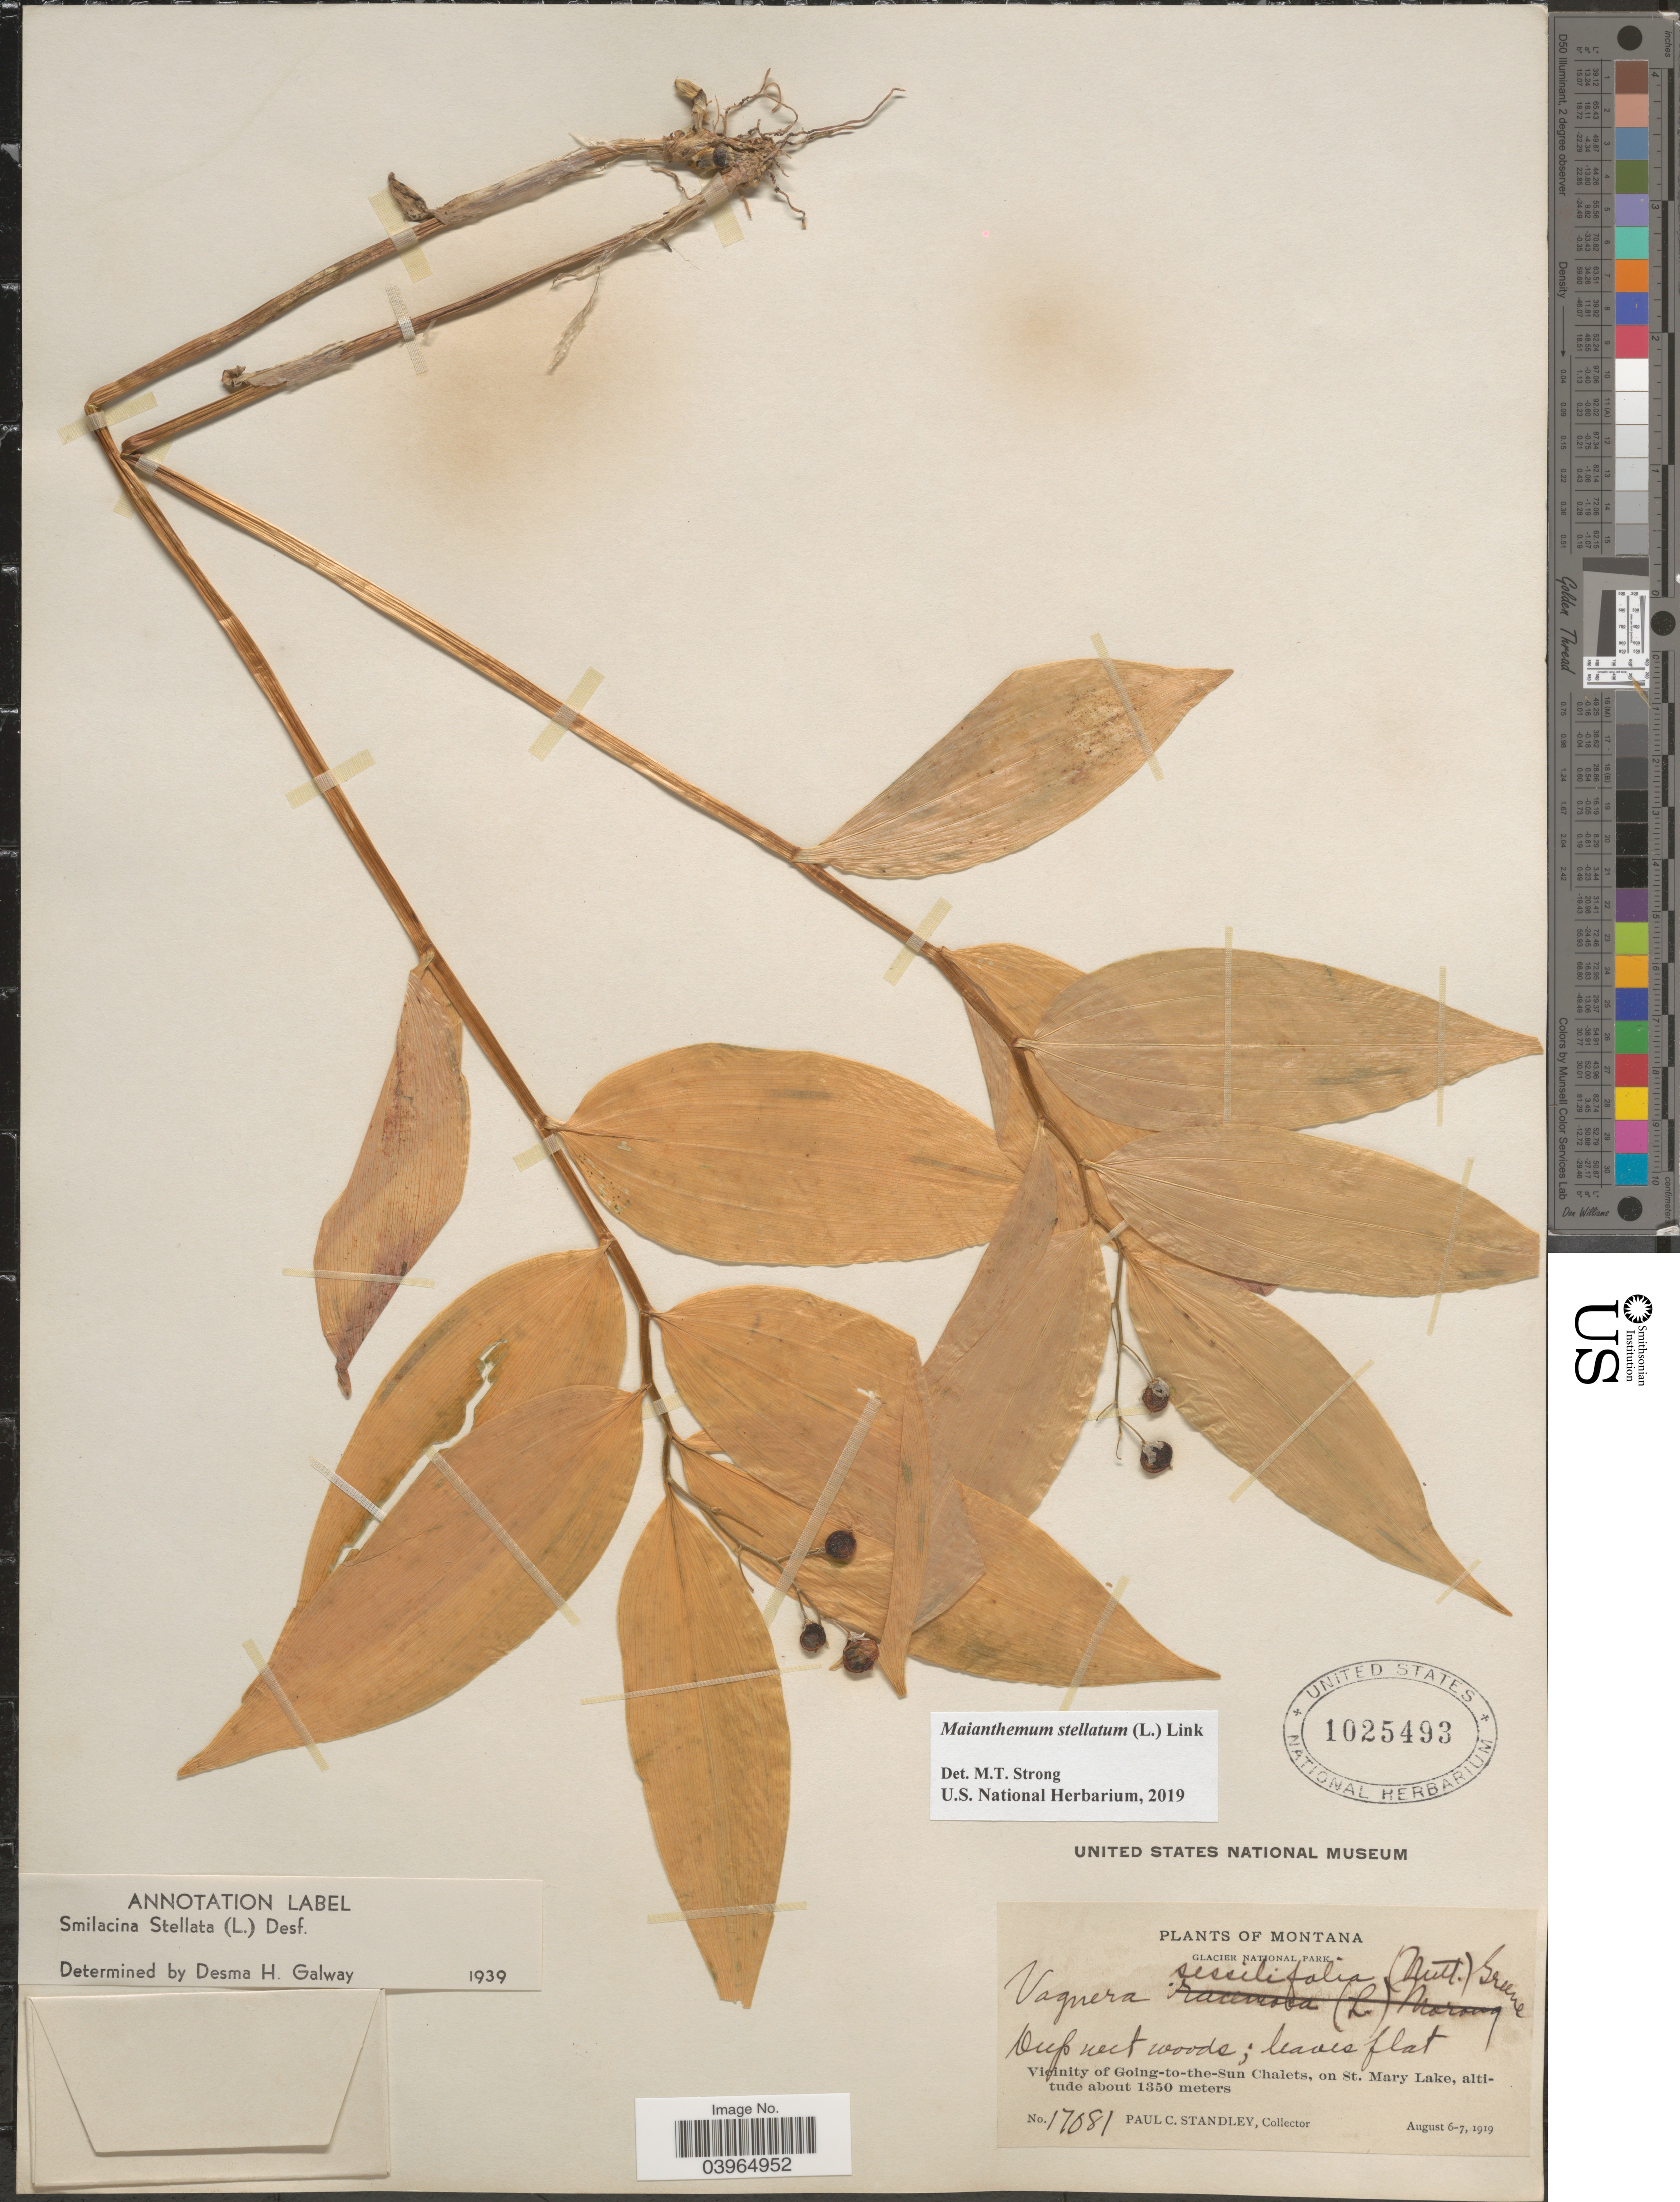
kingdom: Plantae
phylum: Tracheophyta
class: Liliopsida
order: Asparagales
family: Asparagaceae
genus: Maianthemum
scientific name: Maianthemum stellatum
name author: (L.) Link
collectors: P. C. Standley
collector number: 17081*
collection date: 1919-08-06/1919-08-07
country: United States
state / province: Montana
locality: Glacier National Park. Vicinity of Going-to-the-Sun Chalets, on St. Mary Lake.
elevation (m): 1350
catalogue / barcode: US 1025493